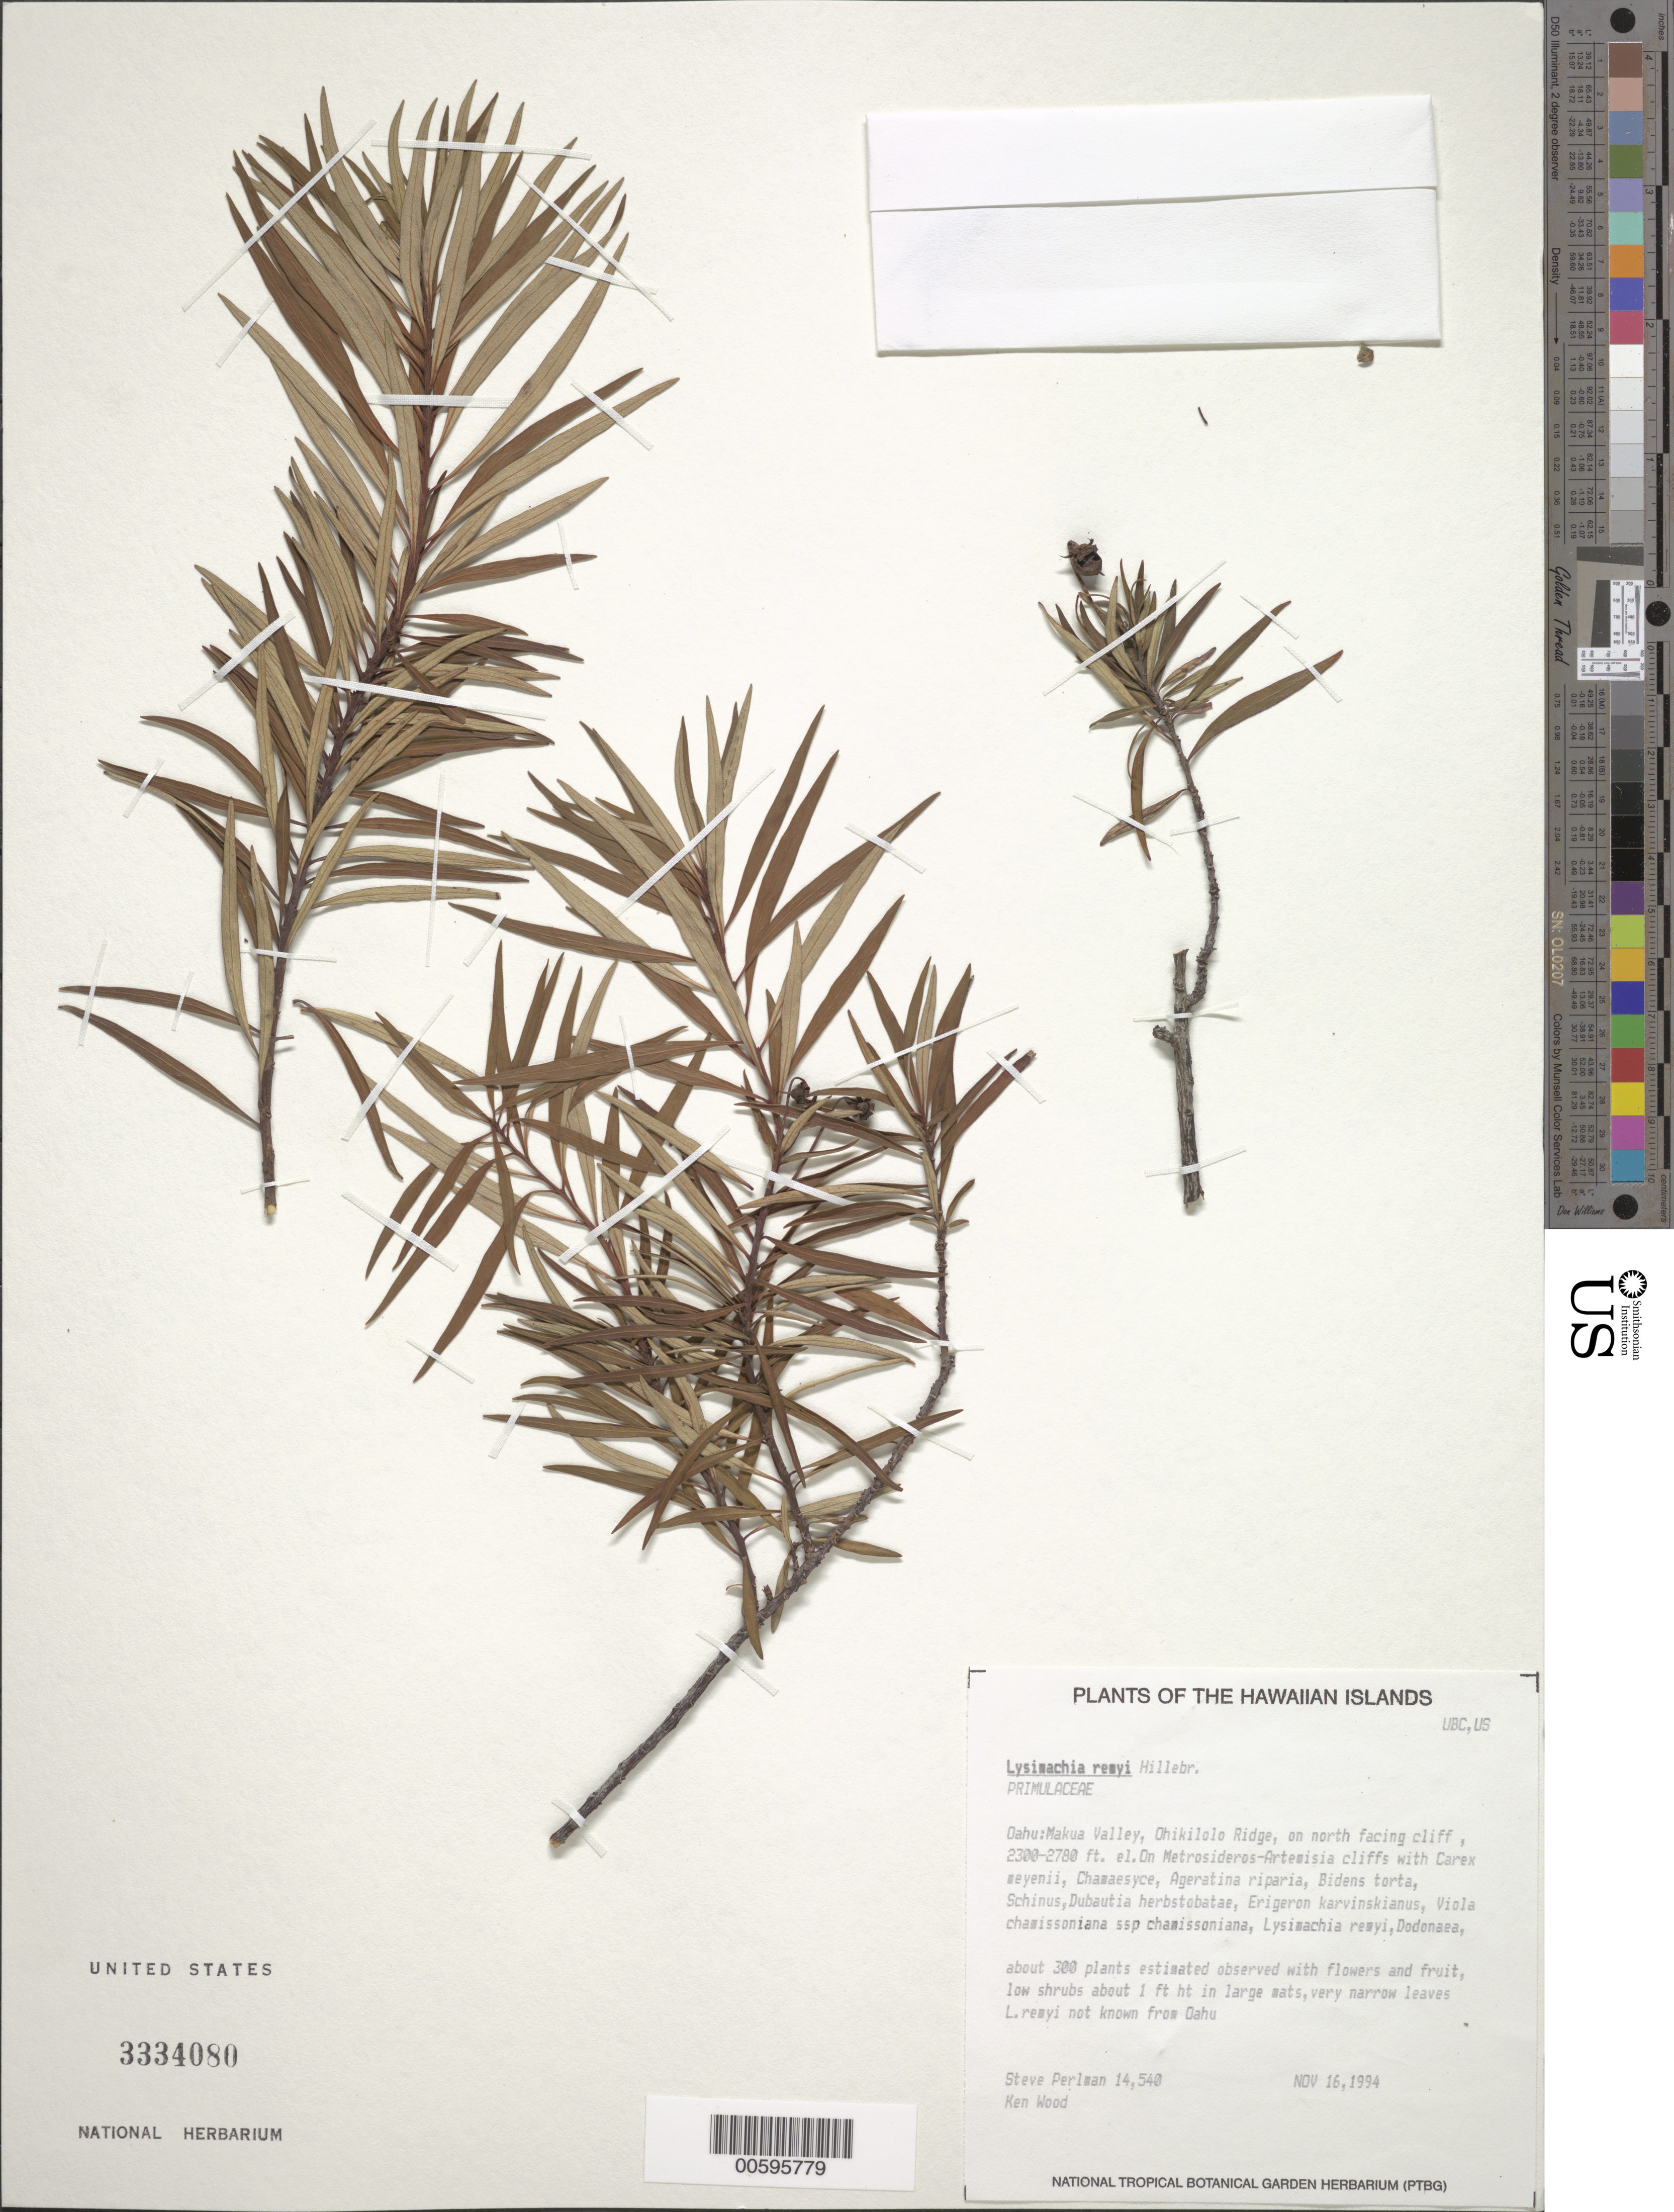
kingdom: Plantae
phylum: Tracheophyta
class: Magnoliopsida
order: Ericales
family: Primulaceae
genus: Lysimachia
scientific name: Lysimachia remyi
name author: Hillebr.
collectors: S. P. Perlman & K. Wood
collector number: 14540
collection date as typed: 16 Nov 1994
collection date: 1994-11-16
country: United States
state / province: Hawaii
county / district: Honolulu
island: Oahu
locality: Makua Valley, Ohikilolo Ridge, on N facing cliff.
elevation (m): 701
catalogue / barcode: US 3334080